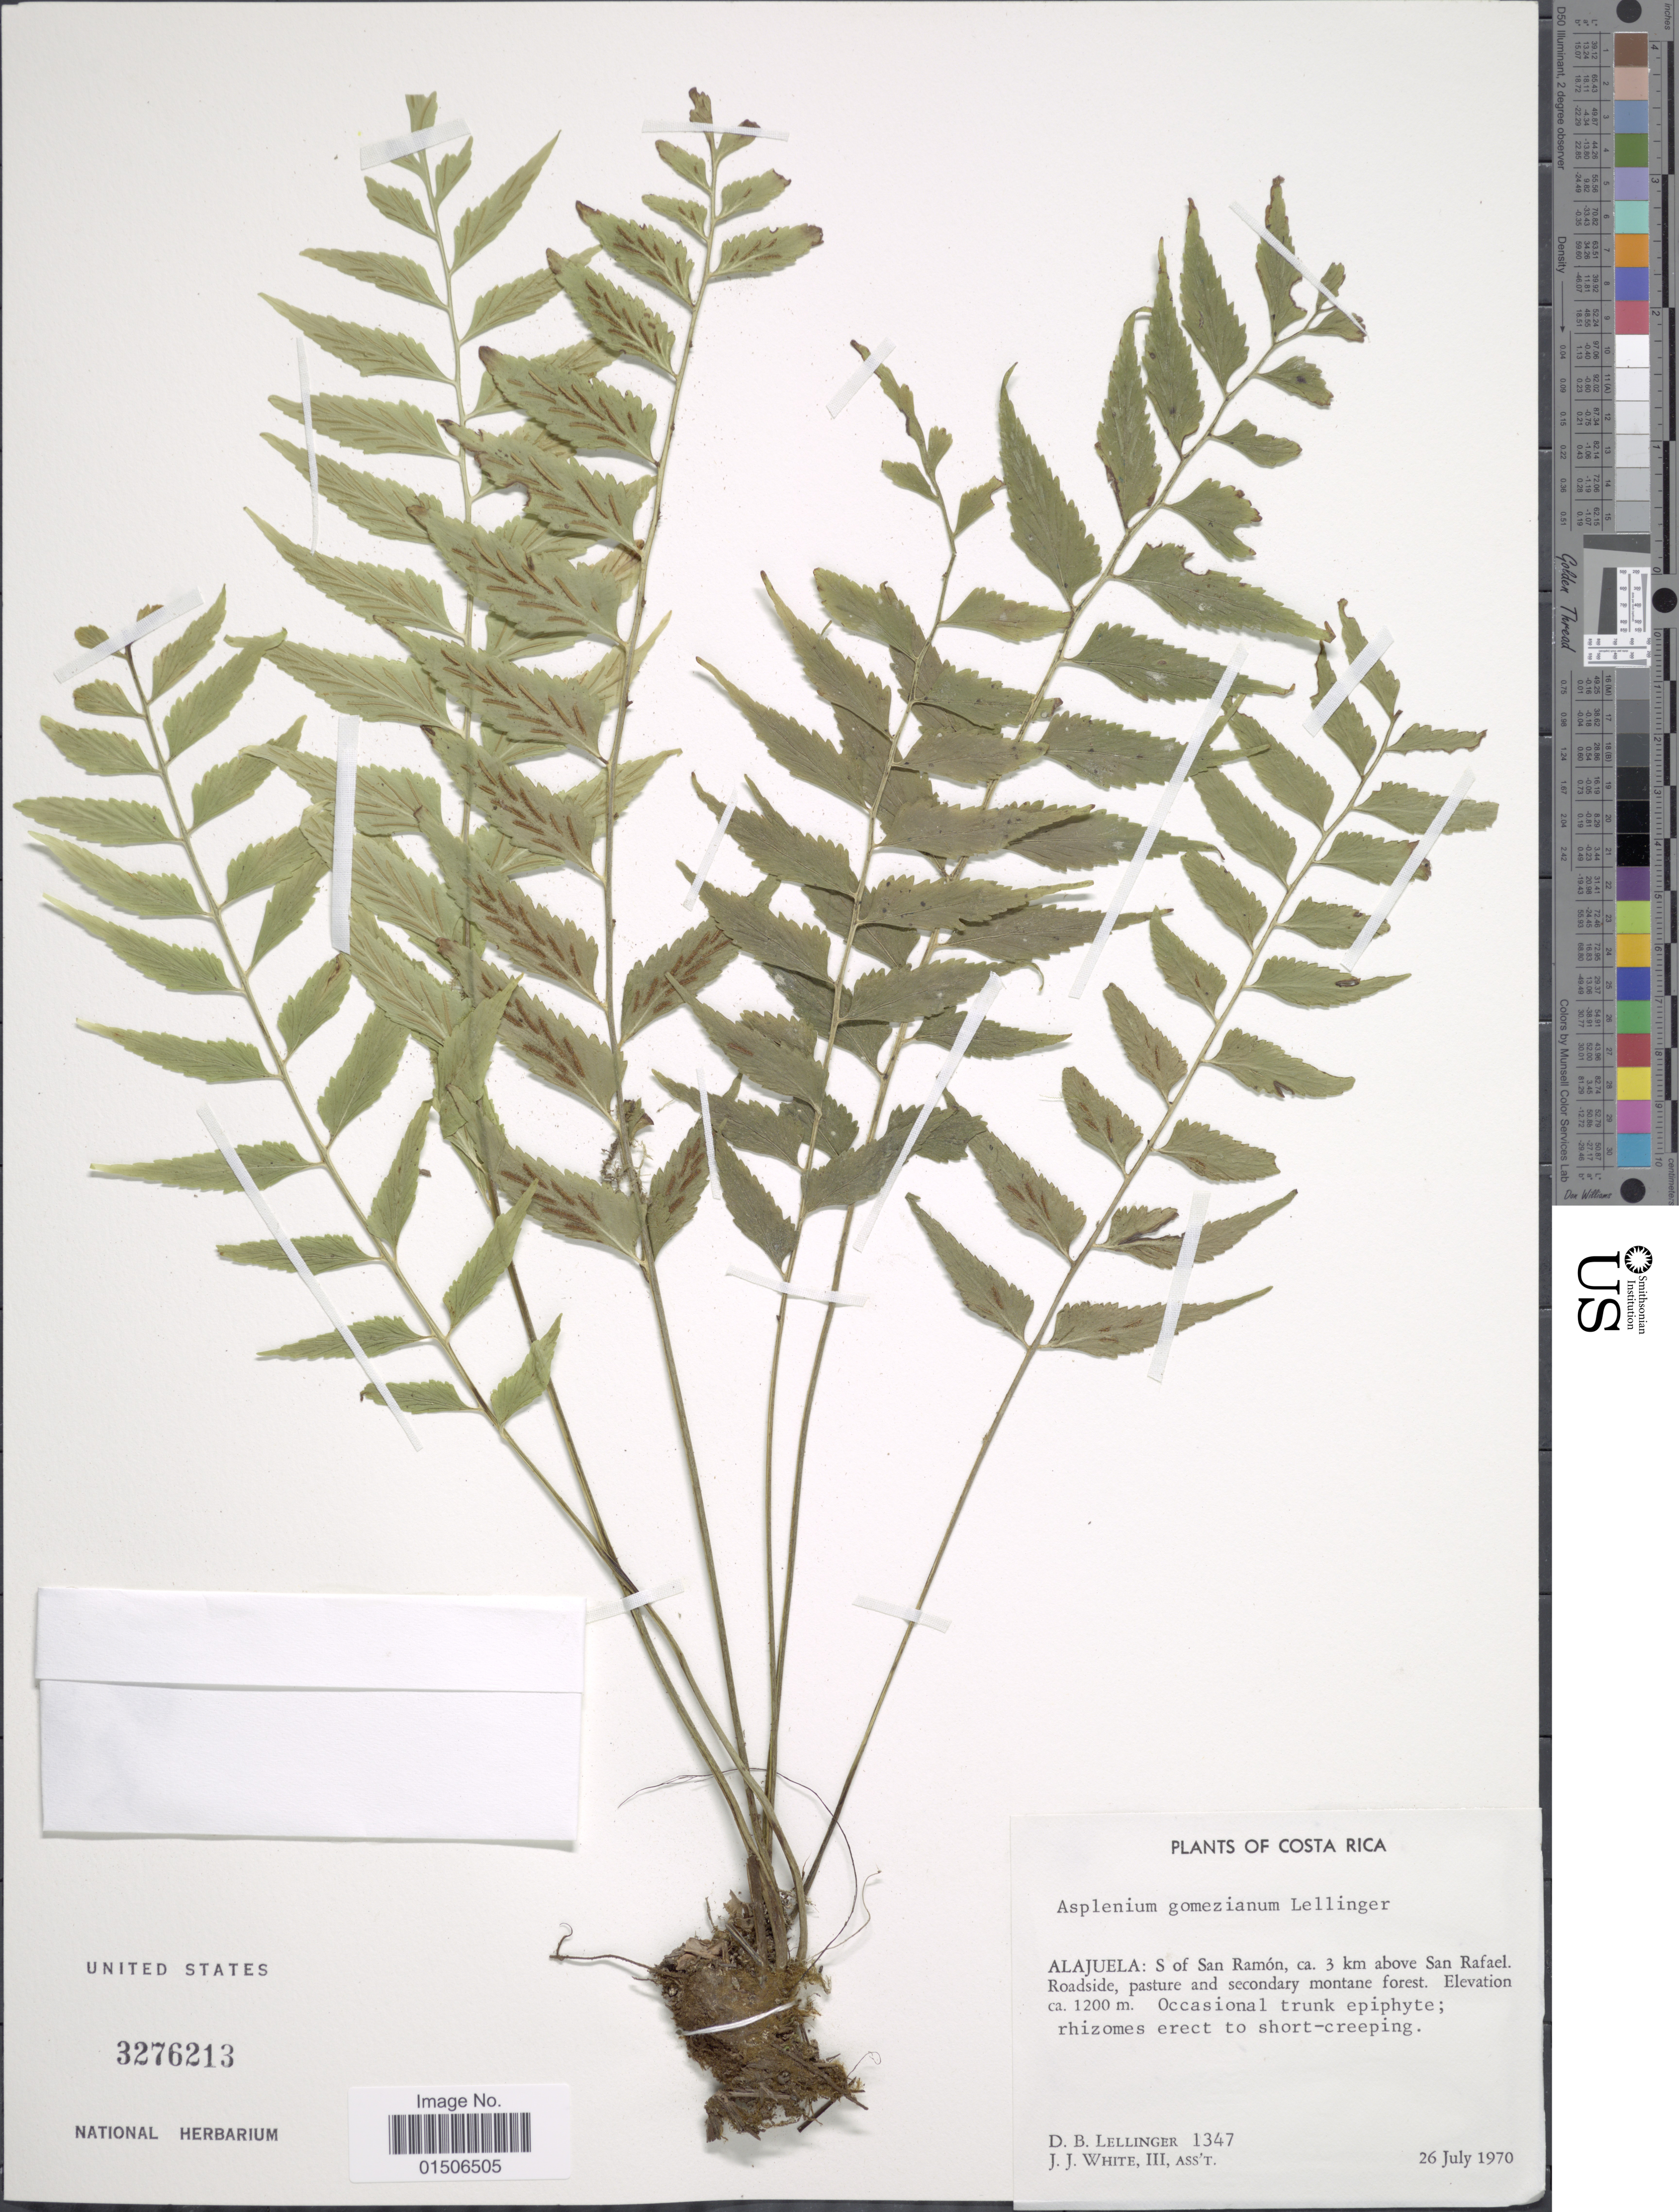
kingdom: Plantae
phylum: Tracheophyta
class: Polypodiopsida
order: Polypodiales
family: Aspleniaceae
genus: Asplenium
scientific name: Asplenium gomezianum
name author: Lellinger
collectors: D. B. Lellinger & J. J. White III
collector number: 1347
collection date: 1970-07-26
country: Costa Rica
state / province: Alajuela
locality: S. of San Ramón, ca 3 km above San Rafael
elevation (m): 1200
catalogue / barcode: US 3276213